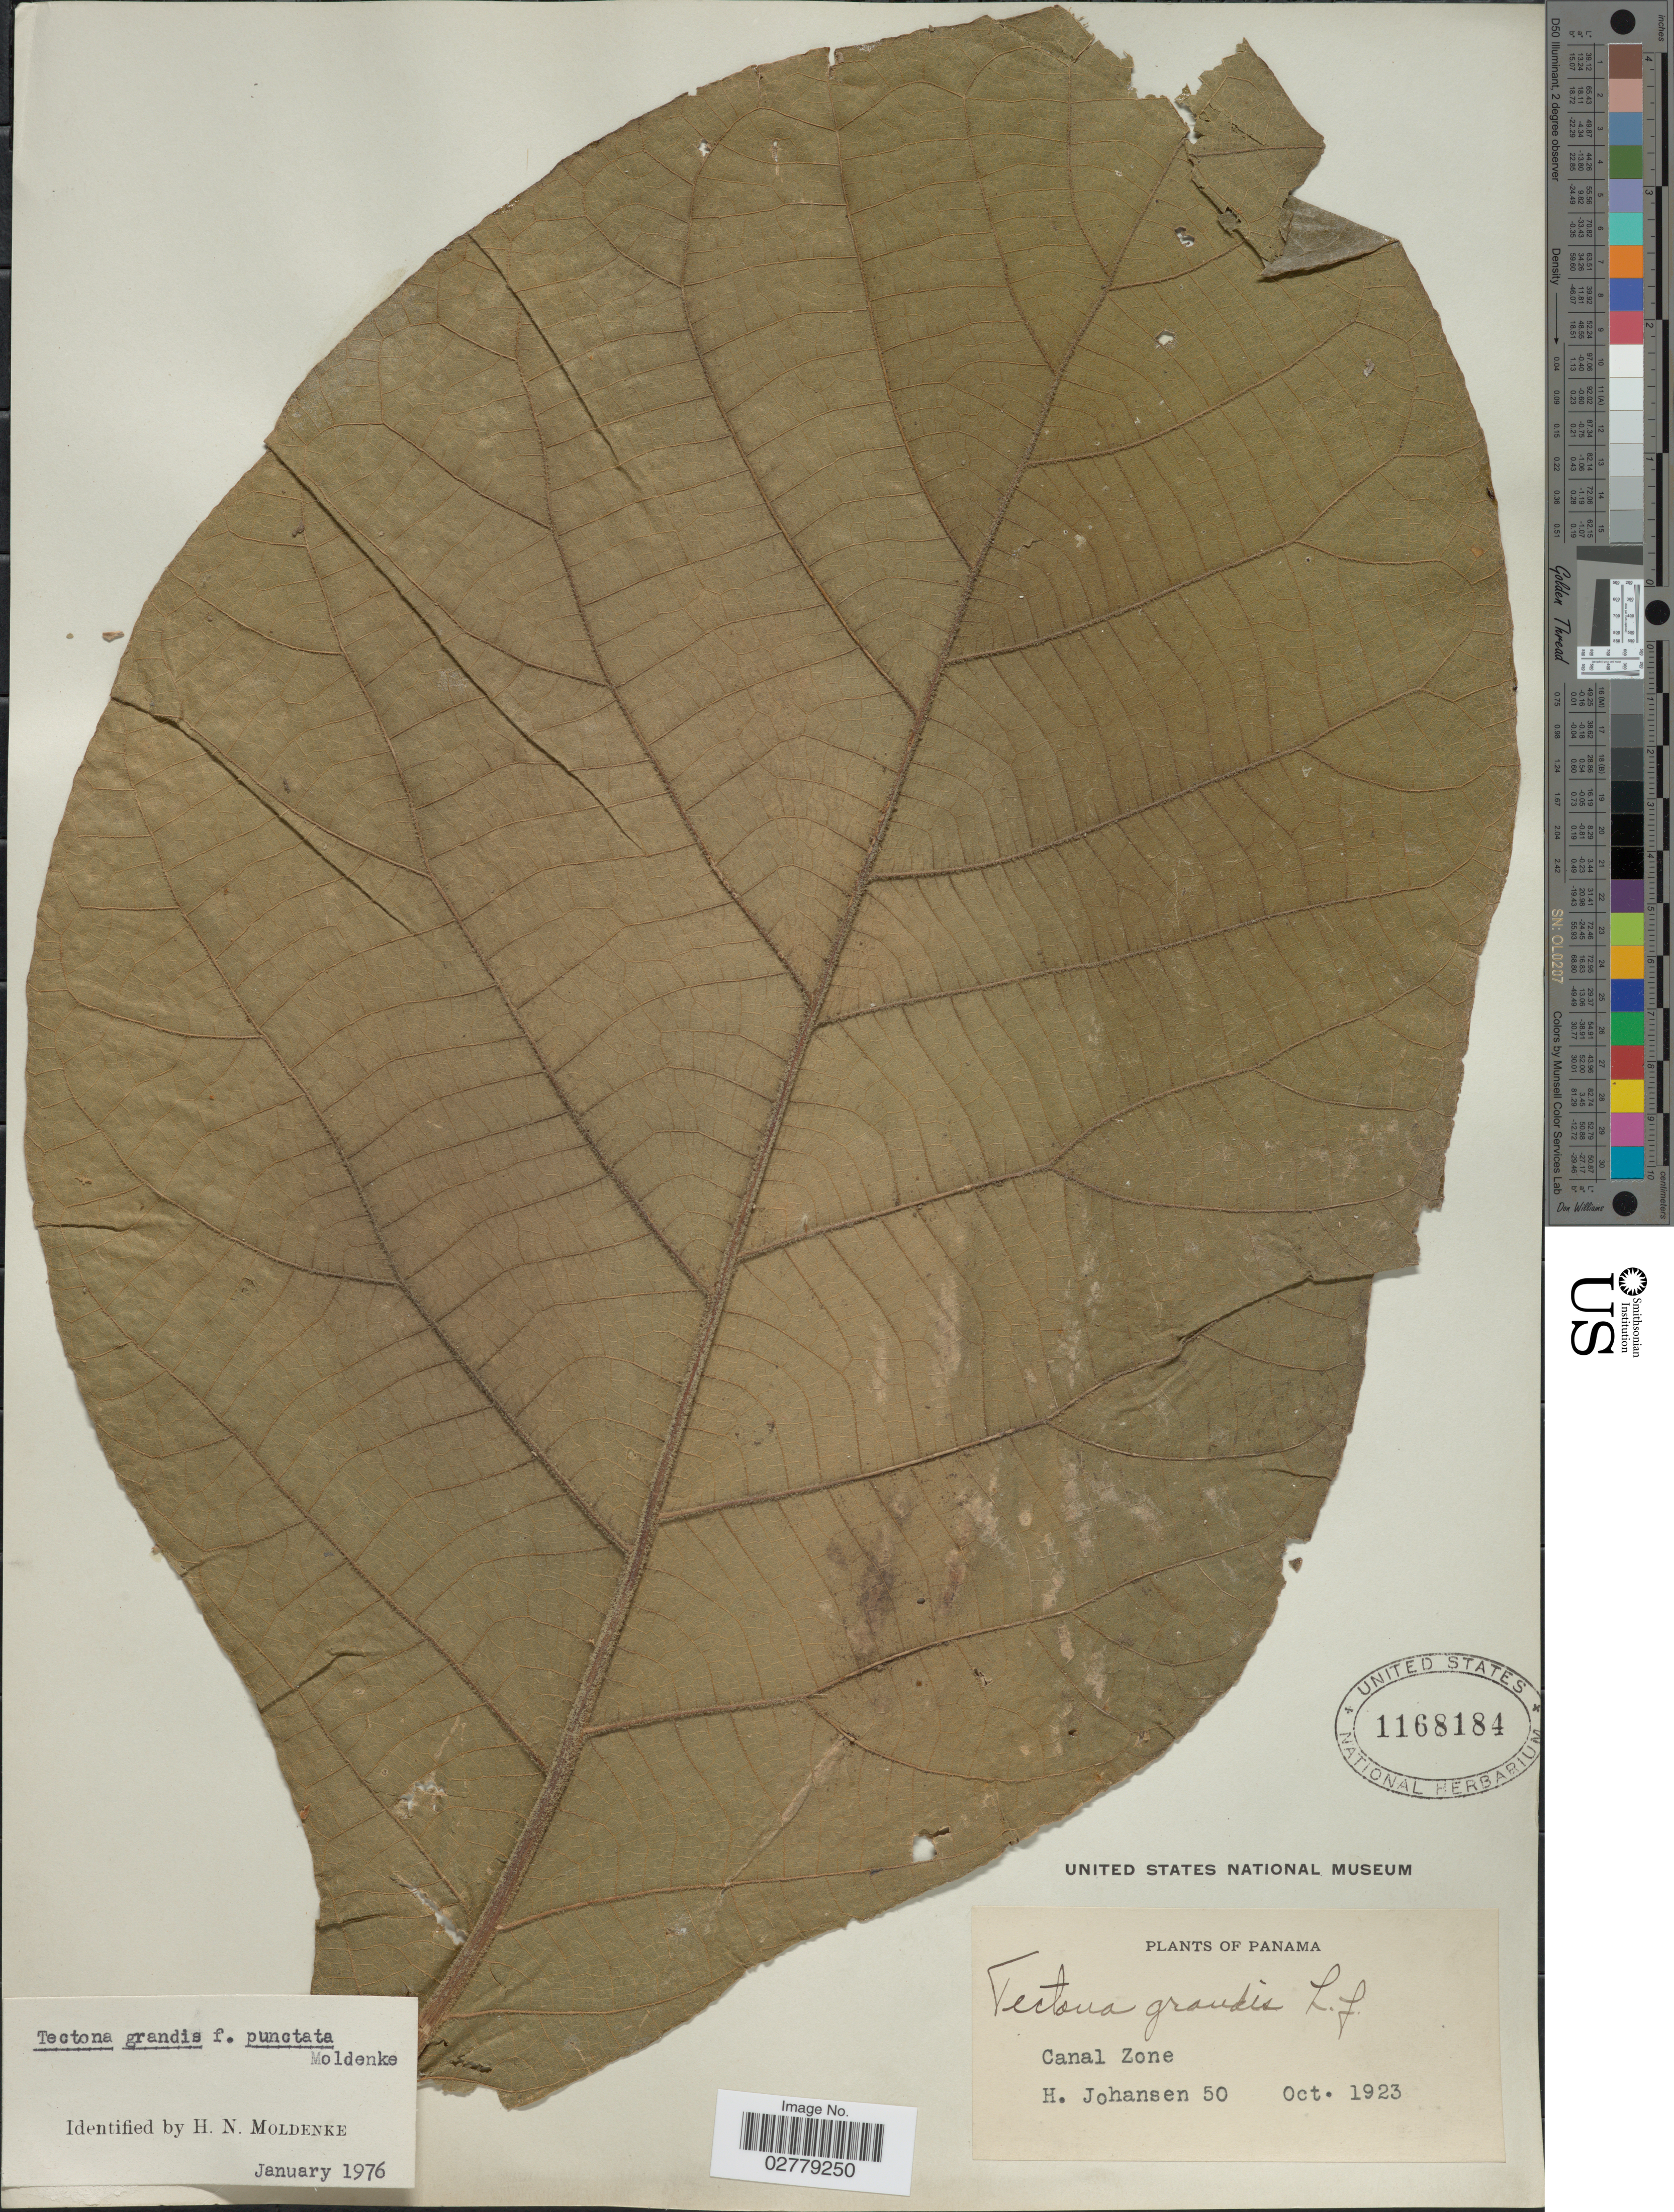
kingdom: Plantae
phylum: Tracheophyta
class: Magnoliopsida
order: Lamiales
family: Lamiaceae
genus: Tectona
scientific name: Tectona grandis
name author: L. f.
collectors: H. Johansen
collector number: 50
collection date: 1923-10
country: Panama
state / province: Colón / Panamá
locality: Canal Zone.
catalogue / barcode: US 1168184